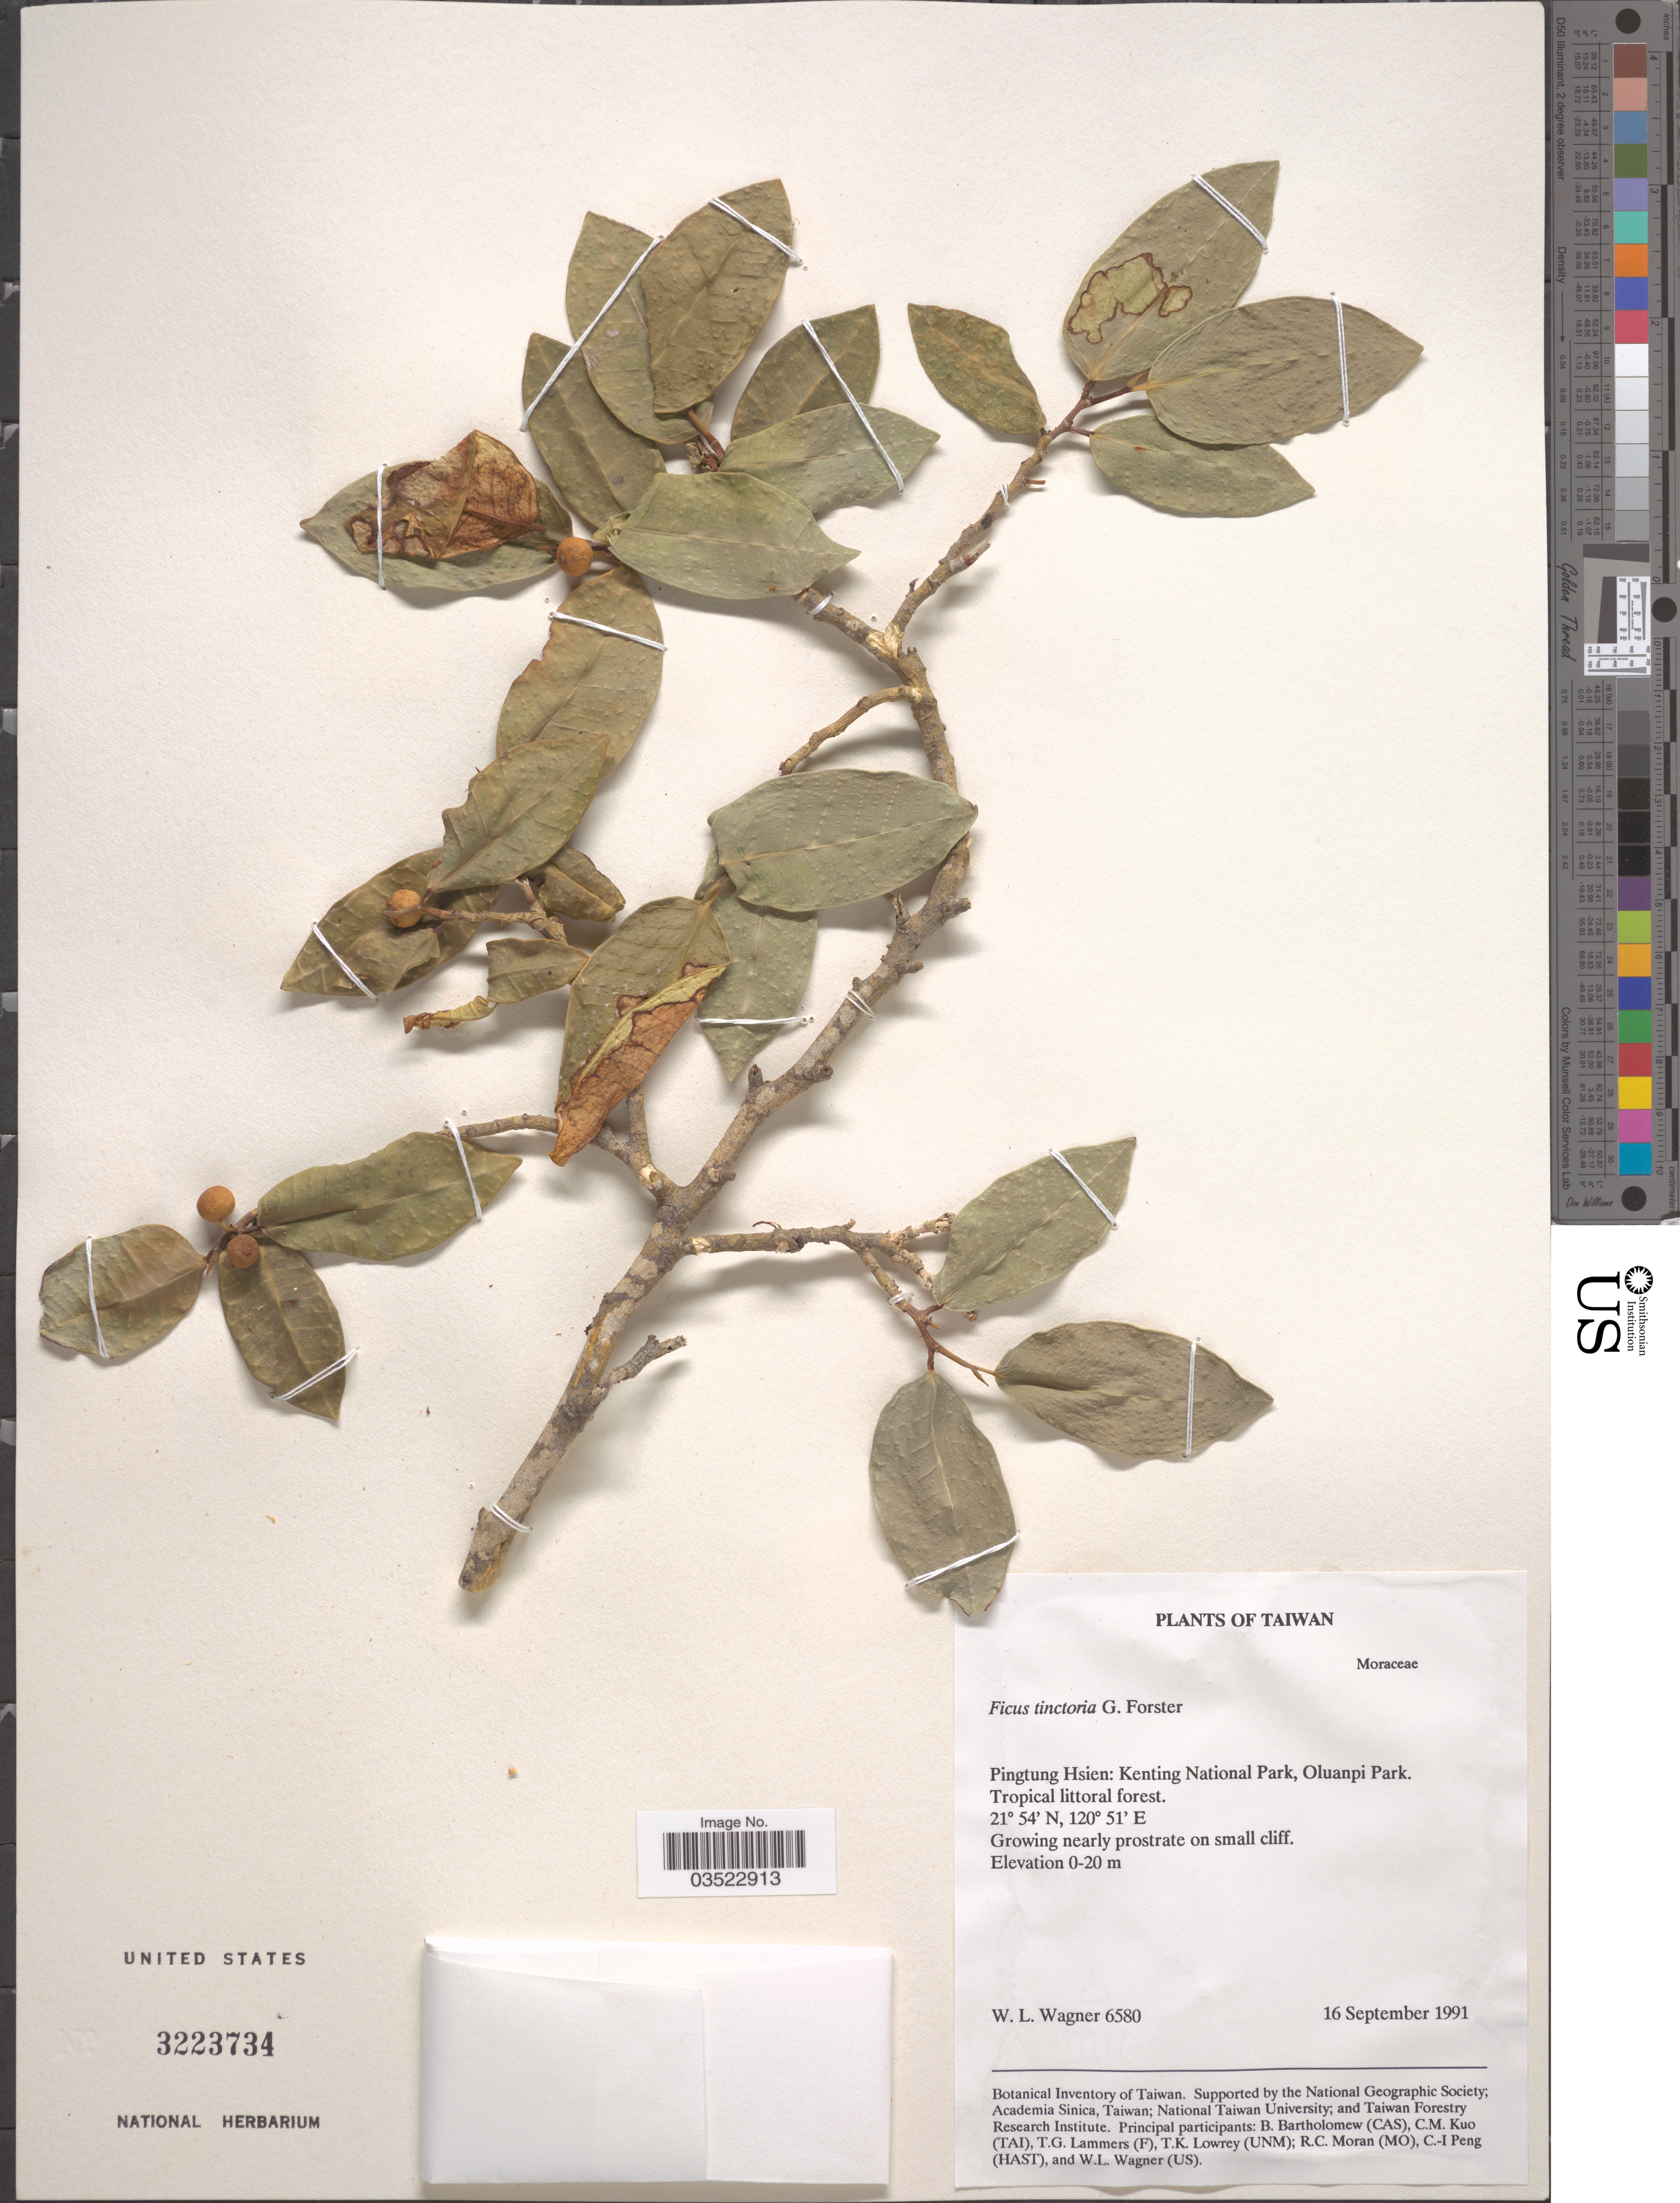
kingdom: Plantae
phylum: Tracheophyta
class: Magnoliopsida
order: Rosales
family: Moraceae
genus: Ficus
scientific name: Ficus tinctoria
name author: G. Forst.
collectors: W. L. Wagner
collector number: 6580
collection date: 1991-09-16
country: Taiwan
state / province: Pingtung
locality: Pingtung Hsien: Kenting National Park, Oluanpi Park.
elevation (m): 0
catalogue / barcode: US 3223734